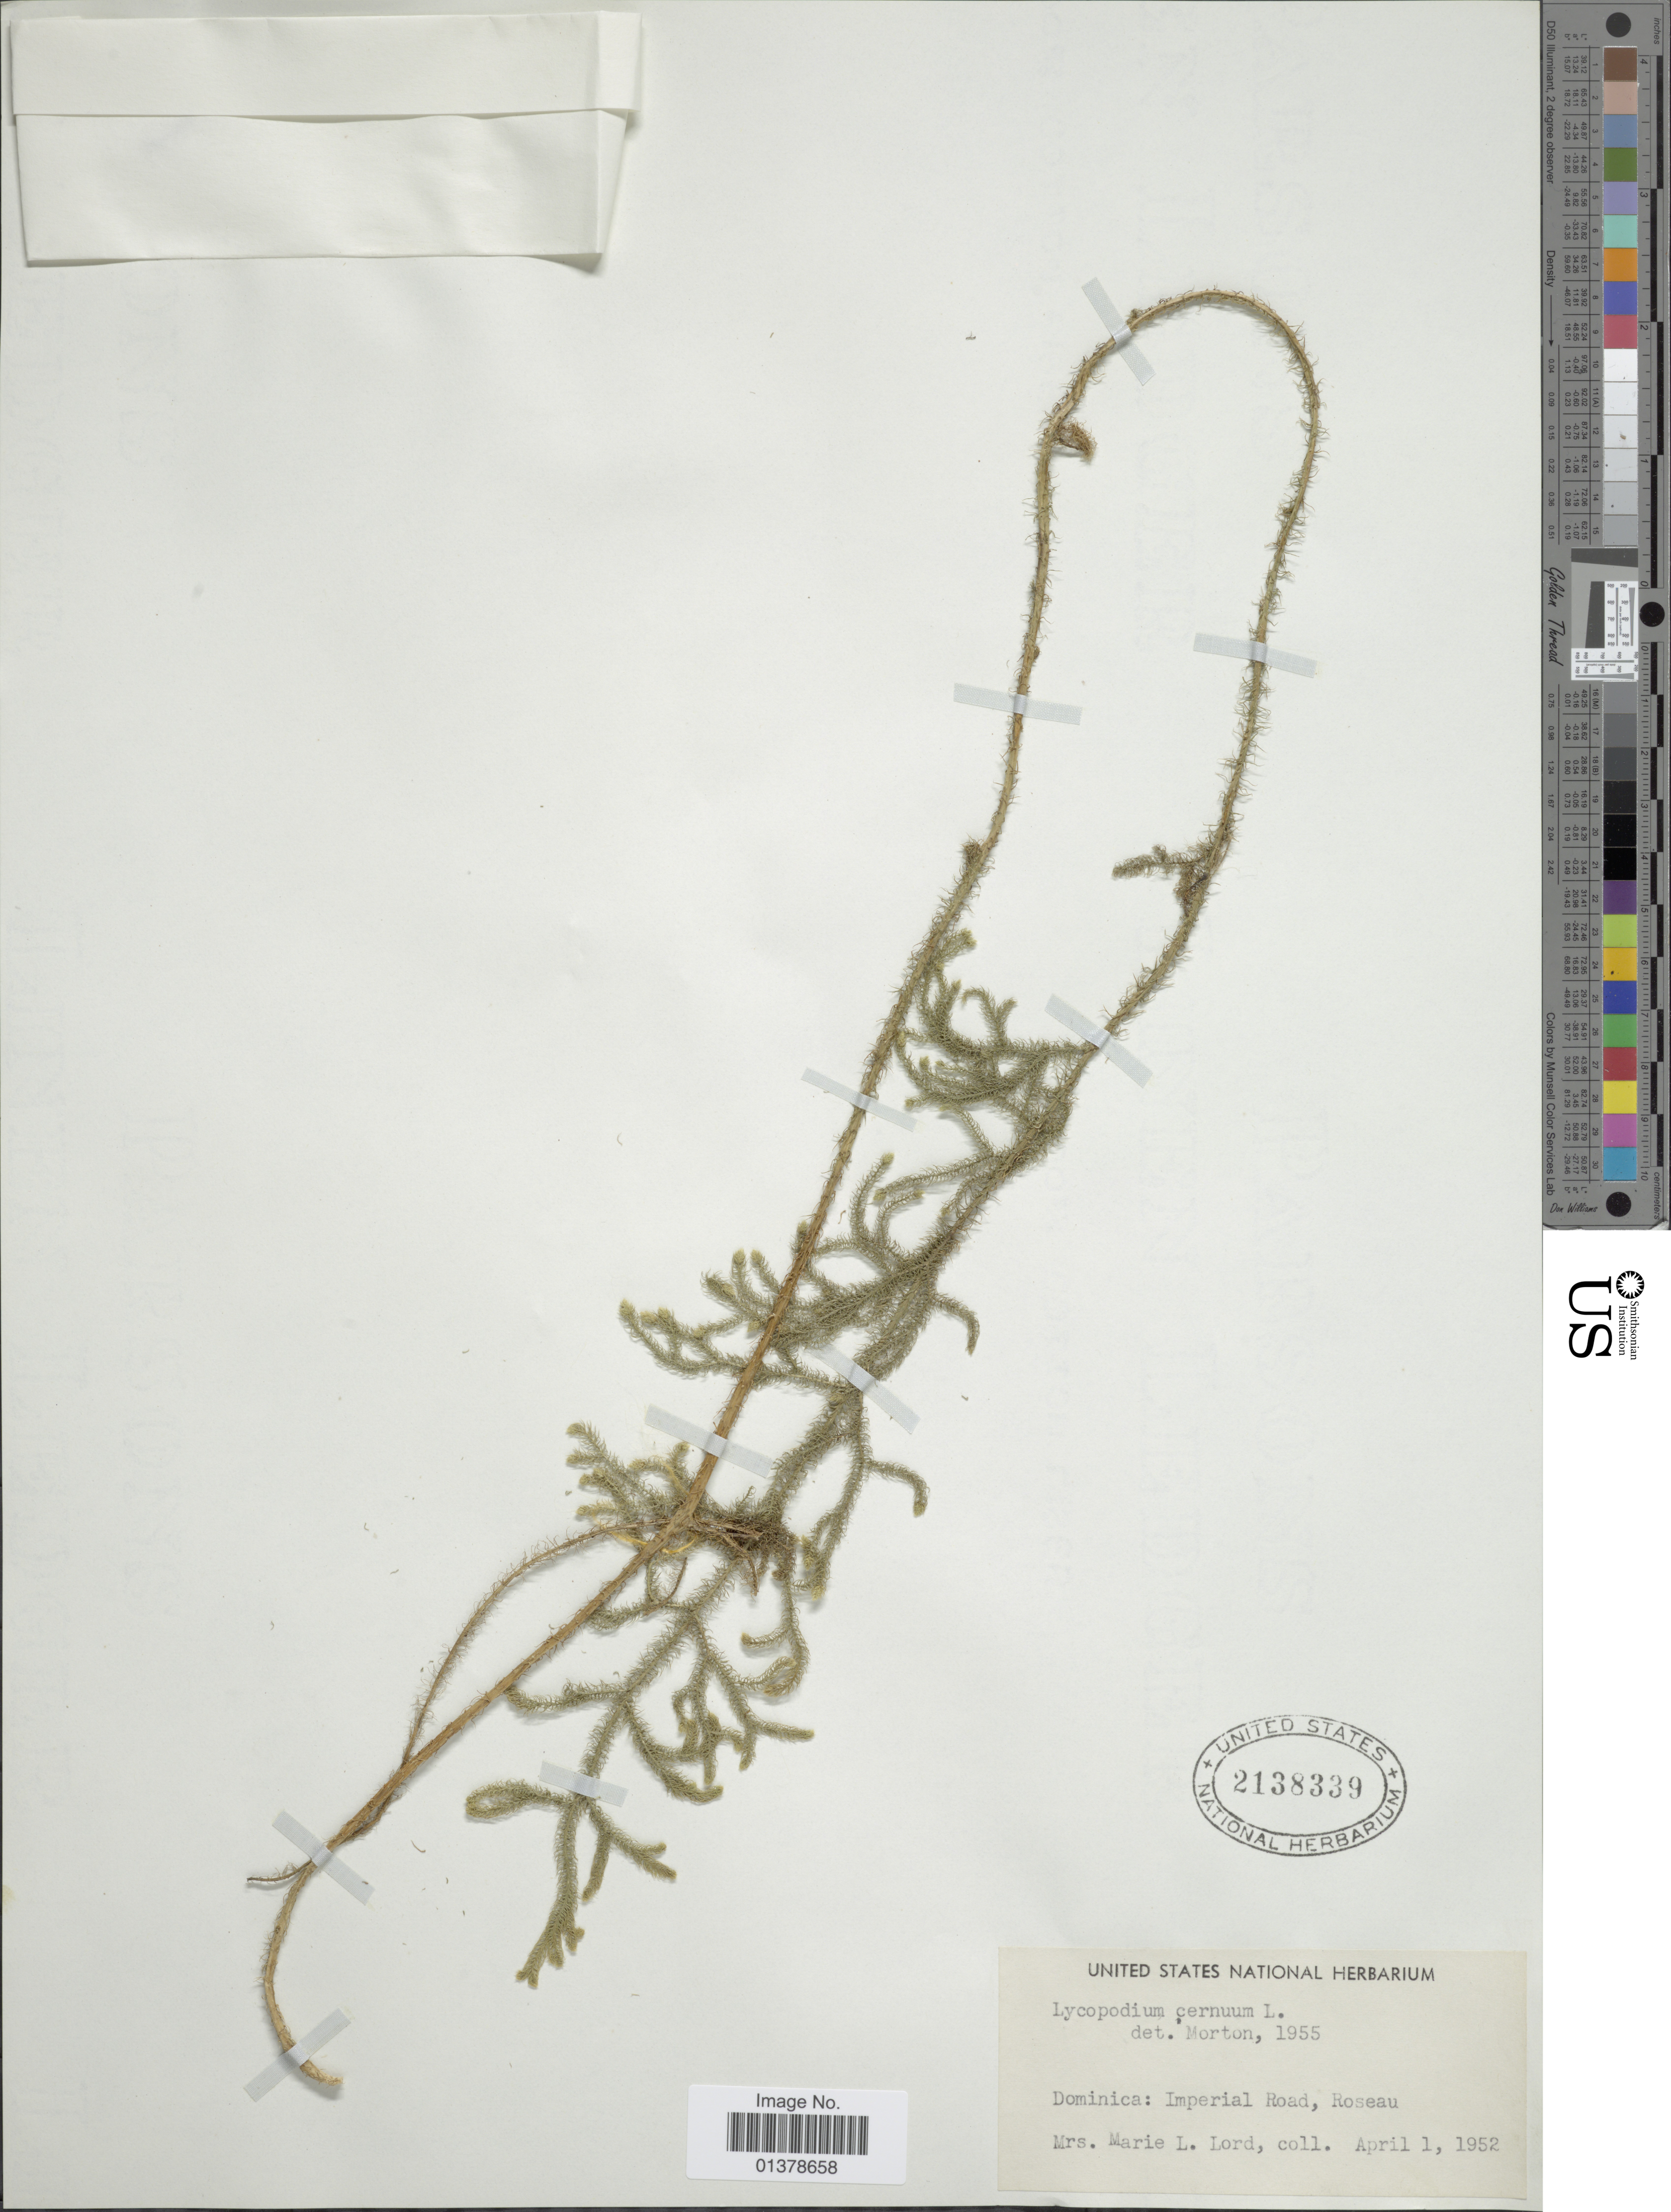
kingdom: Plantae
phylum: Tracheophyta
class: Lycopodiopsida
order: Lycopodiales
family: Lycopodiaceae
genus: Palhinhaea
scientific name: Palhinhaea cernua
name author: (L.) Vasc. & Franco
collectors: M. Lord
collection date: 1952-04-01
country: Dominica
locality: Imperial Road, Roseau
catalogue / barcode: US 2138339